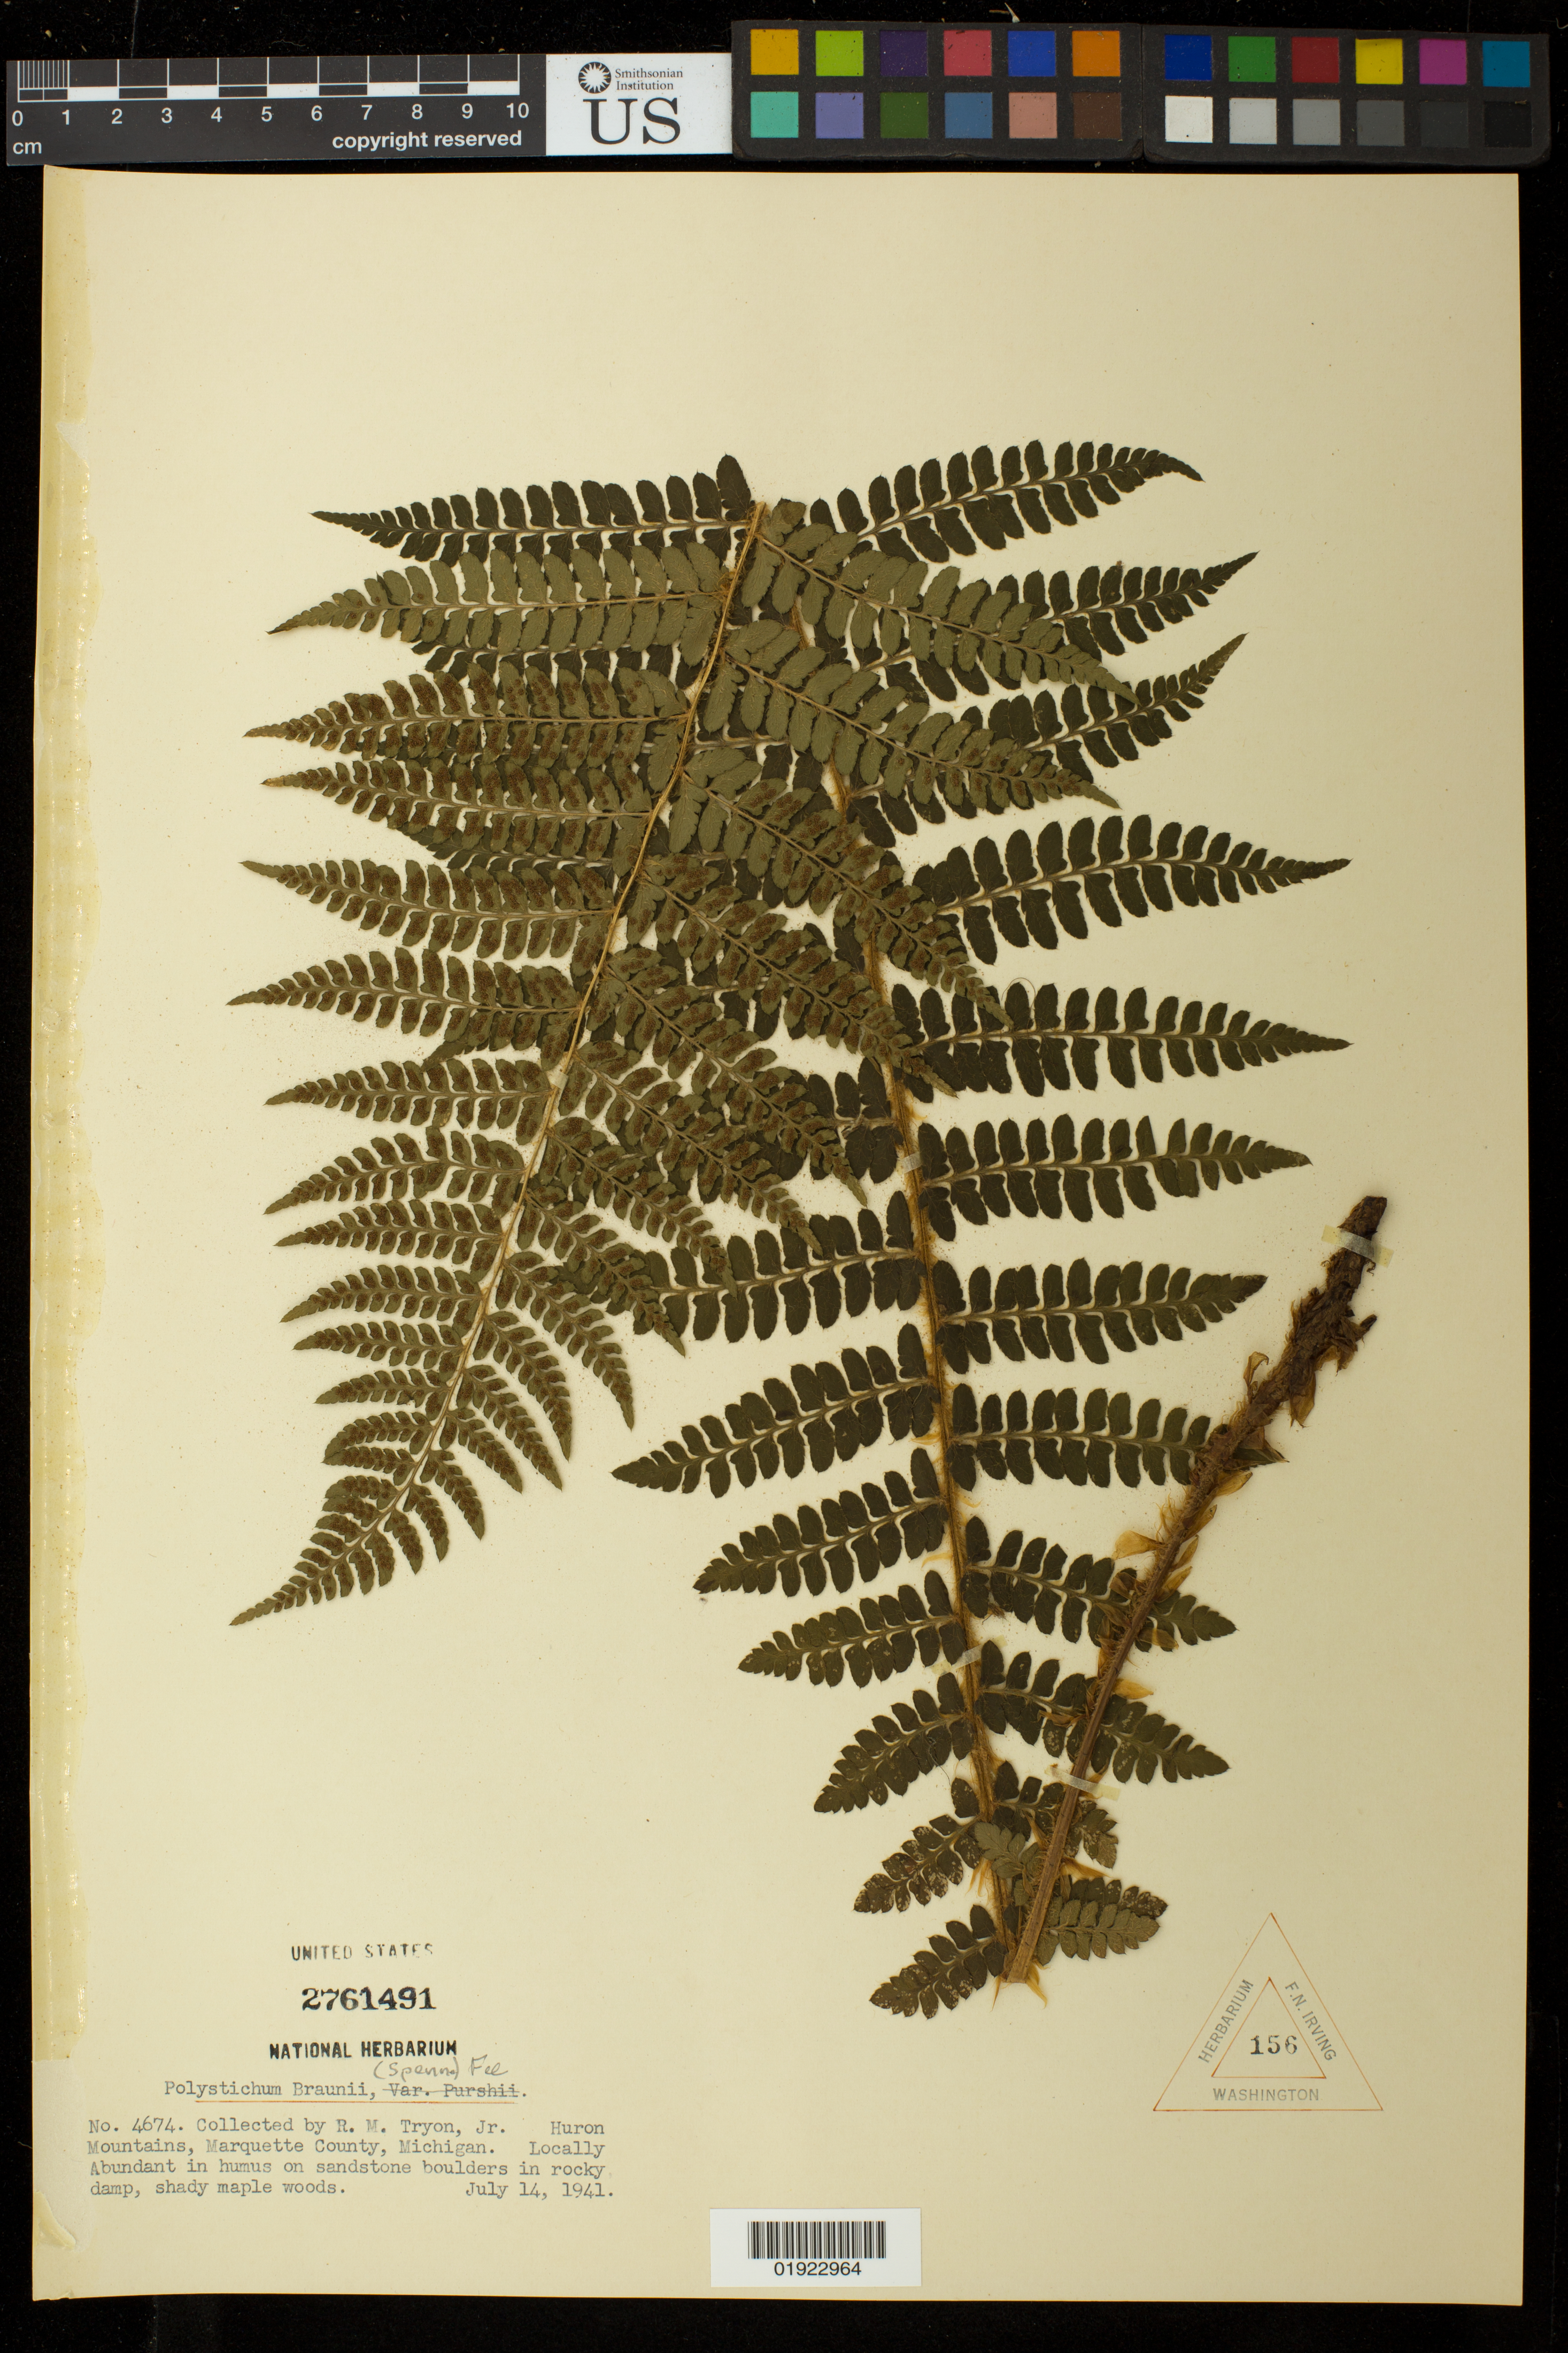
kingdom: Plantae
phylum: Tracheophyta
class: Polypodiopsida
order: Polypodiales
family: Dryopteridaceae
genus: Polystichum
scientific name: Polystichum braunii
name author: (Spenn.) Fée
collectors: R. M. Tryon et al.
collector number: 4674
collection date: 1940-07-02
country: United States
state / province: Michigan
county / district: Marquette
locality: Huron Mountains.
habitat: Locally abundant in humus on sandstone boulders in rocky, damp, shady maple woods.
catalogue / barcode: US 2761491